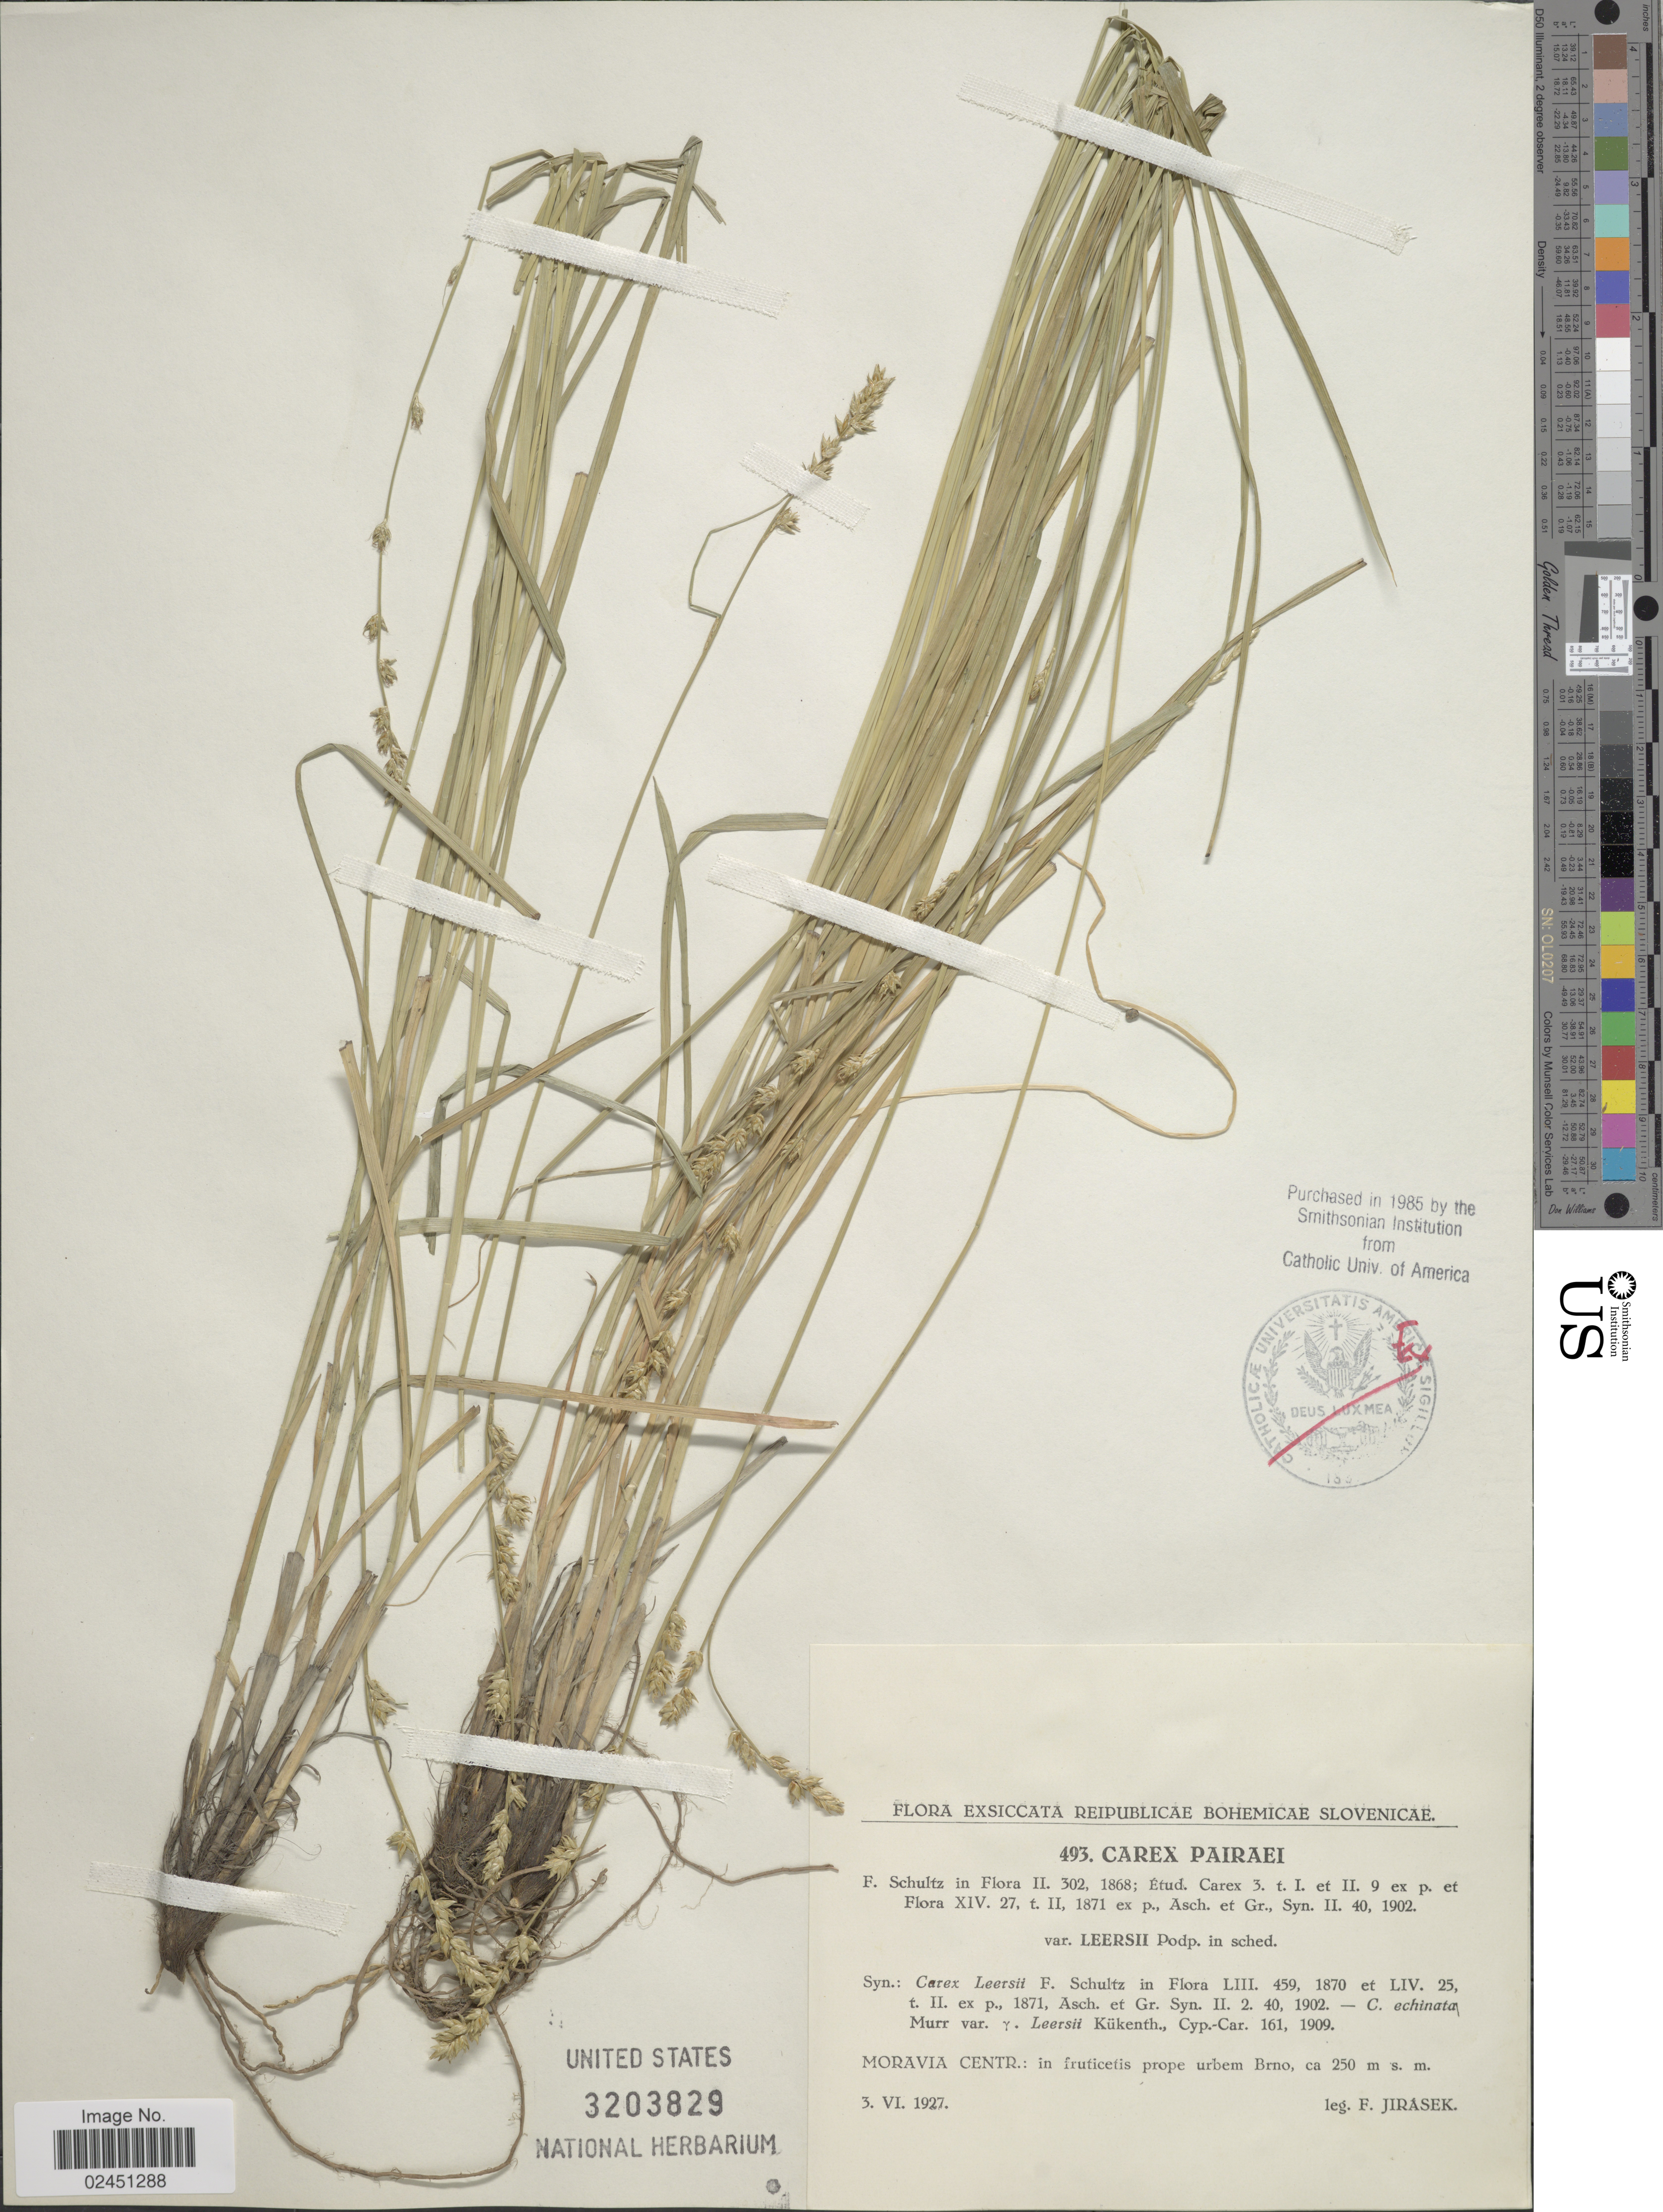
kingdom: Plantae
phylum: Tracheophyta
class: Liliopsida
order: Poales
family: Cyperaceae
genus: Carex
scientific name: Carex pairae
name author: F.W. Schultz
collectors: F. Jirasek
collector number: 493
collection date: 1927-06-03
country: Czechia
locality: Reipublicae Bohemicae Slovenica, Moravia Centr.: in fruticetis prope urbem Brno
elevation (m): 250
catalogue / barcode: US 3203829